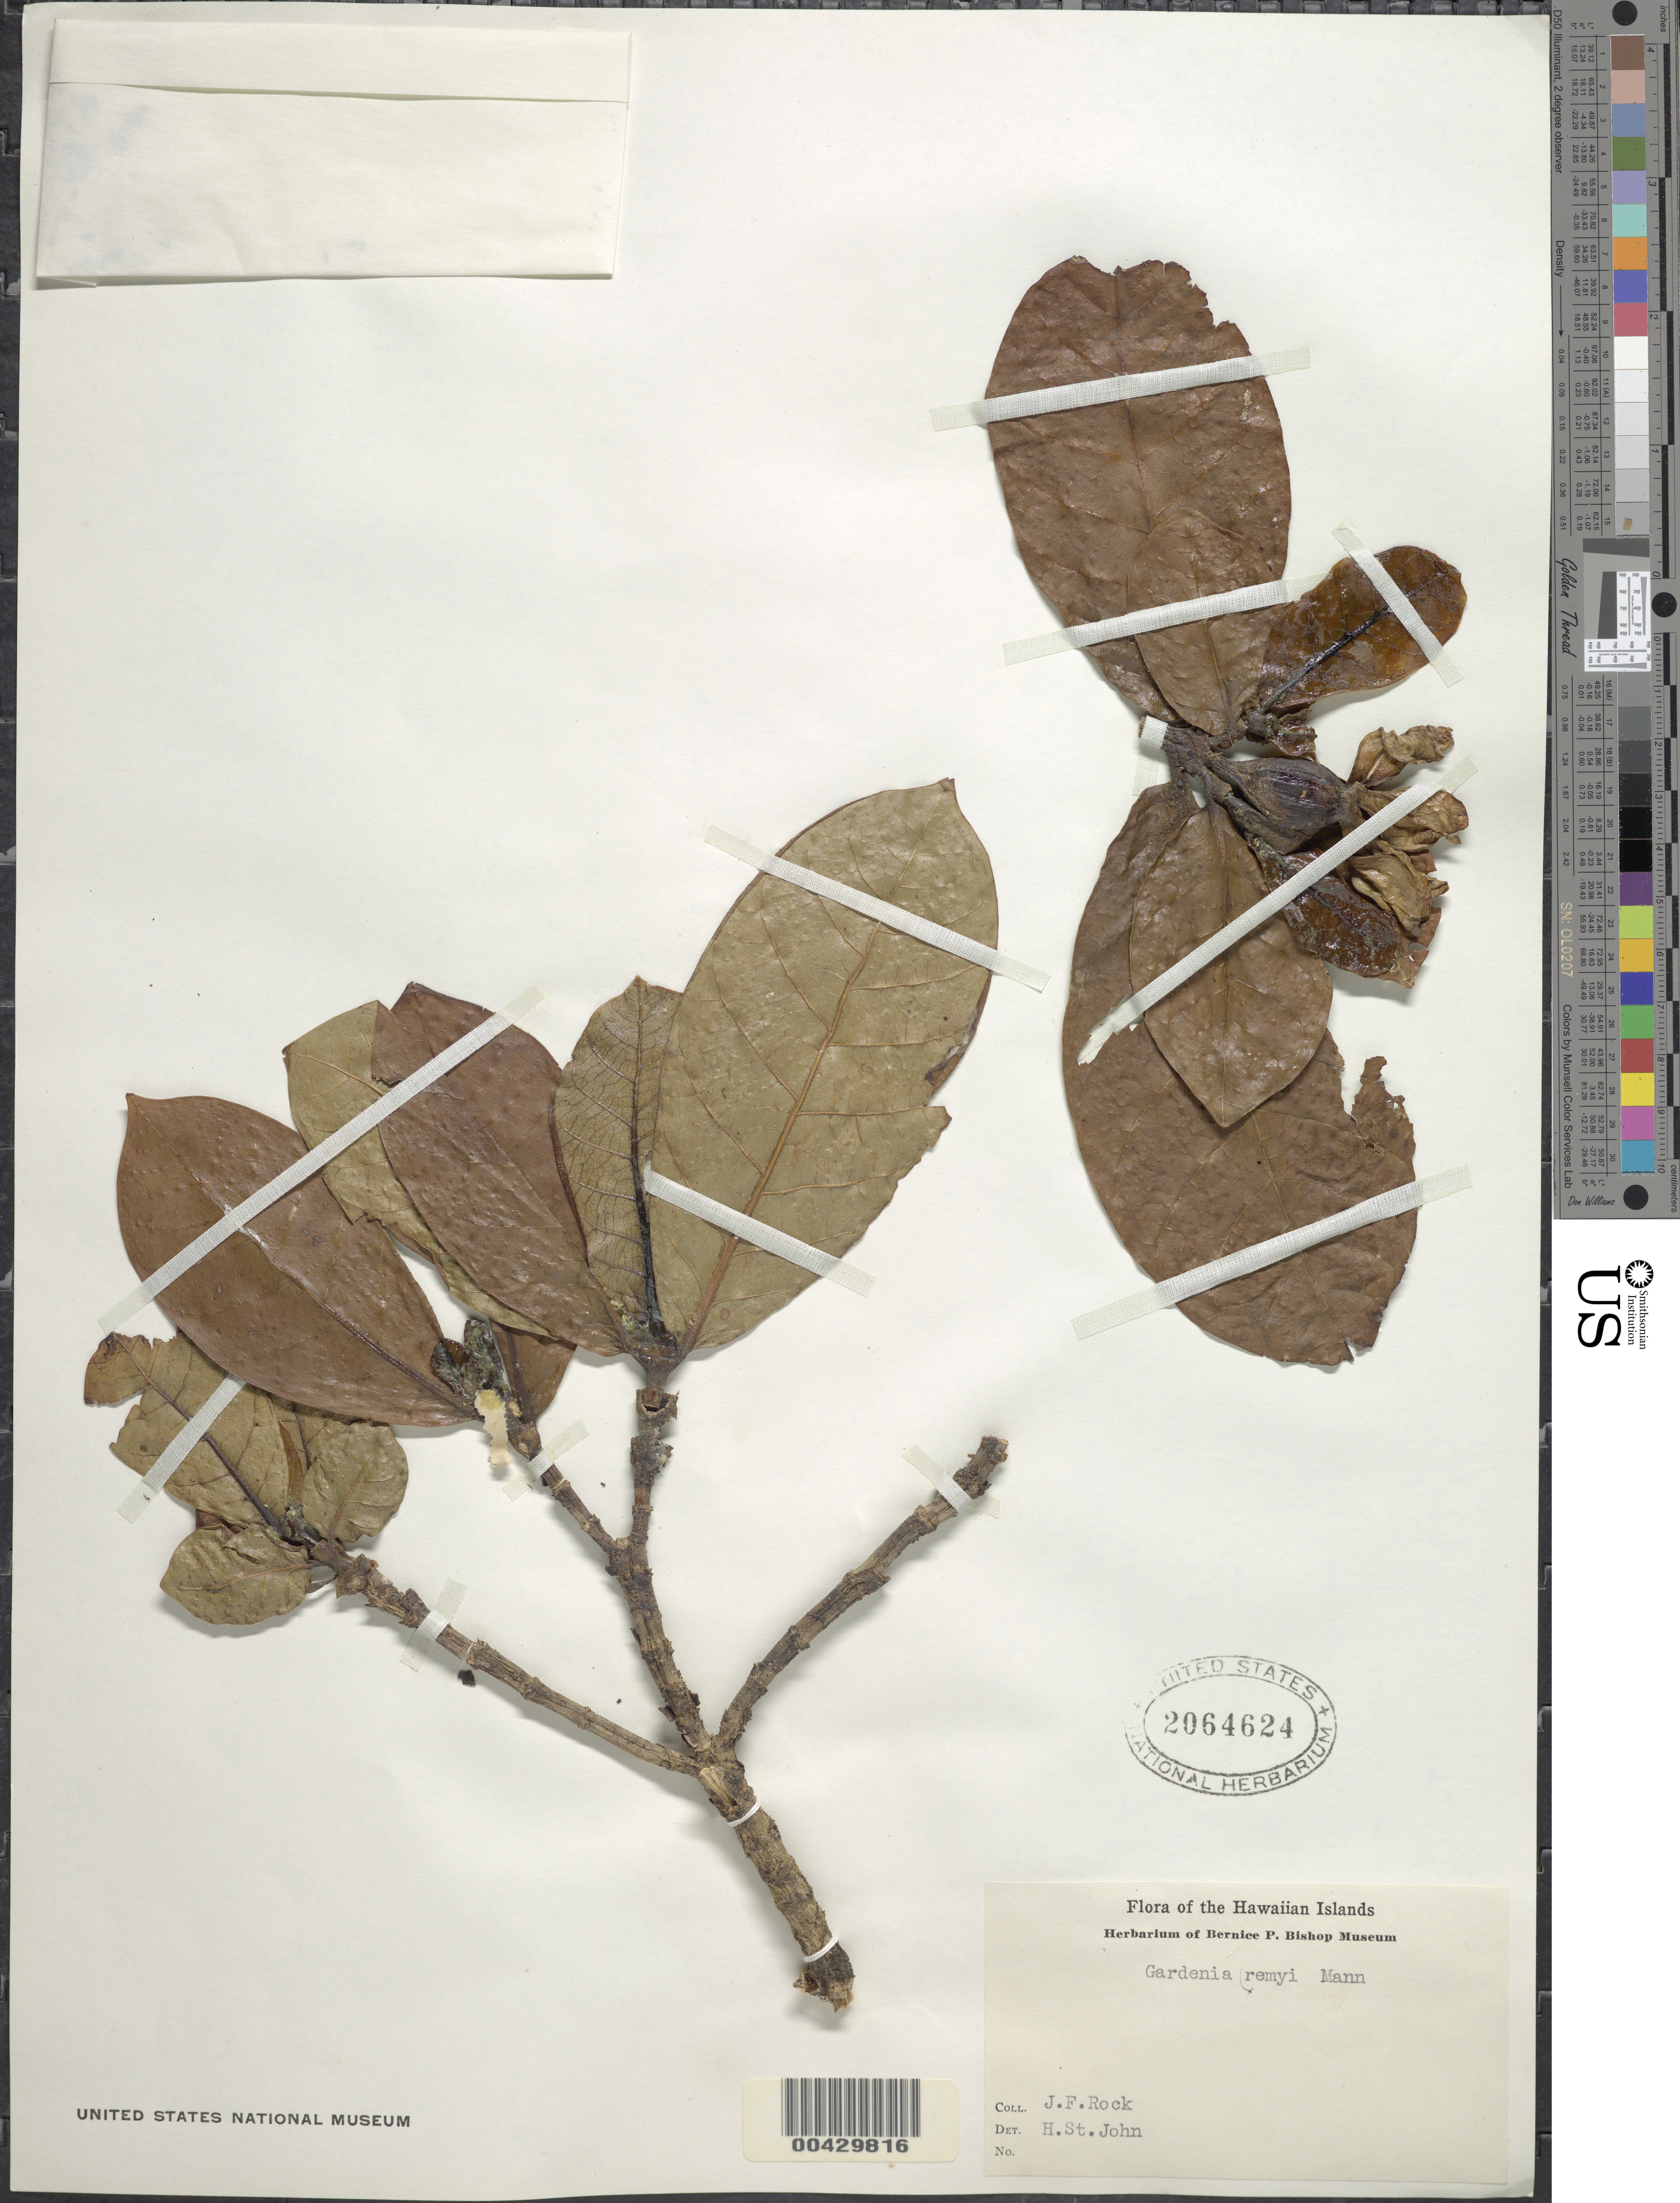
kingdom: Plantae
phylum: Tracheophyta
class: Magnoliopsida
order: Gentianales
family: Rubiaceae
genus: Gardenia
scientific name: Gardenia remyi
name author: H. Mann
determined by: St. John, H.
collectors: J. F. Rock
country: United States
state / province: Hawaii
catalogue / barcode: US 2064624